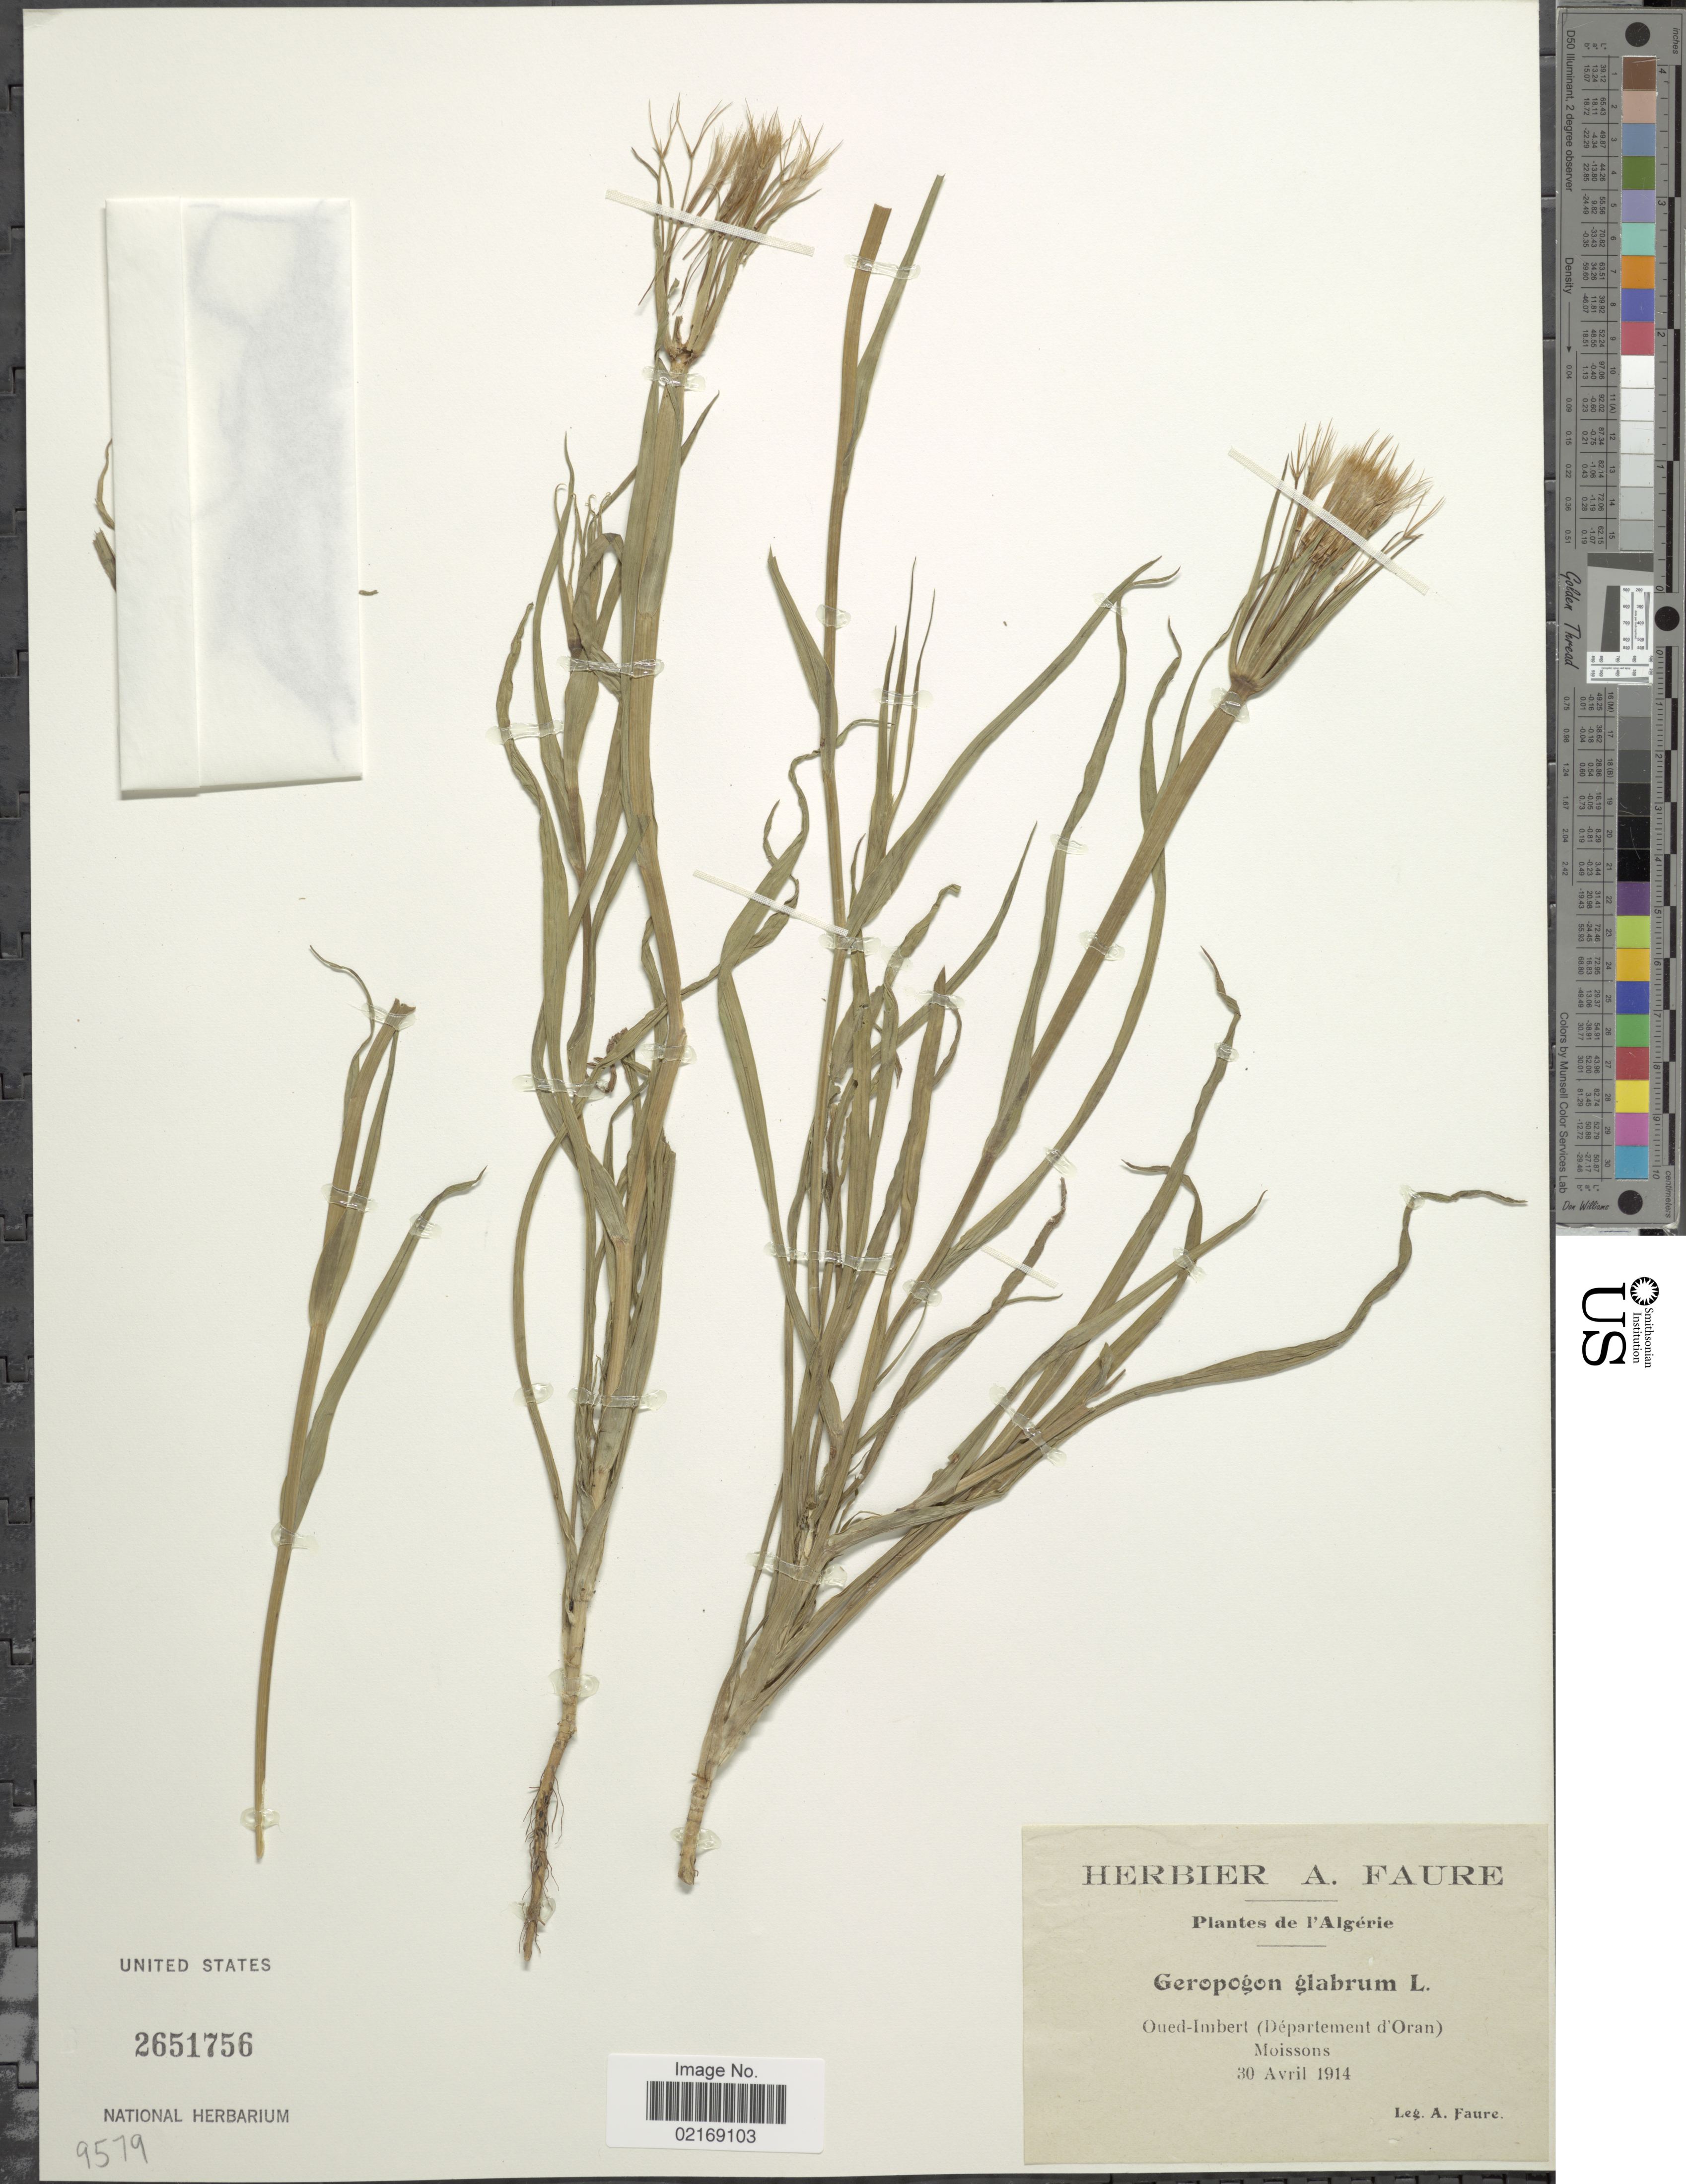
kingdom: Plantae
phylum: Tracheophyta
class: Magnoliopsida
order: Asterales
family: Asteraceae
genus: Geropogon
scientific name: Geropogon hybridus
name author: (L.) Sch. Bip.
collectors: A. Faure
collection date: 1914-04-30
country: Algeria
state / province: Oran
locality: Oued-Imberi. Moissons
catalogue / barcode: US 2651756